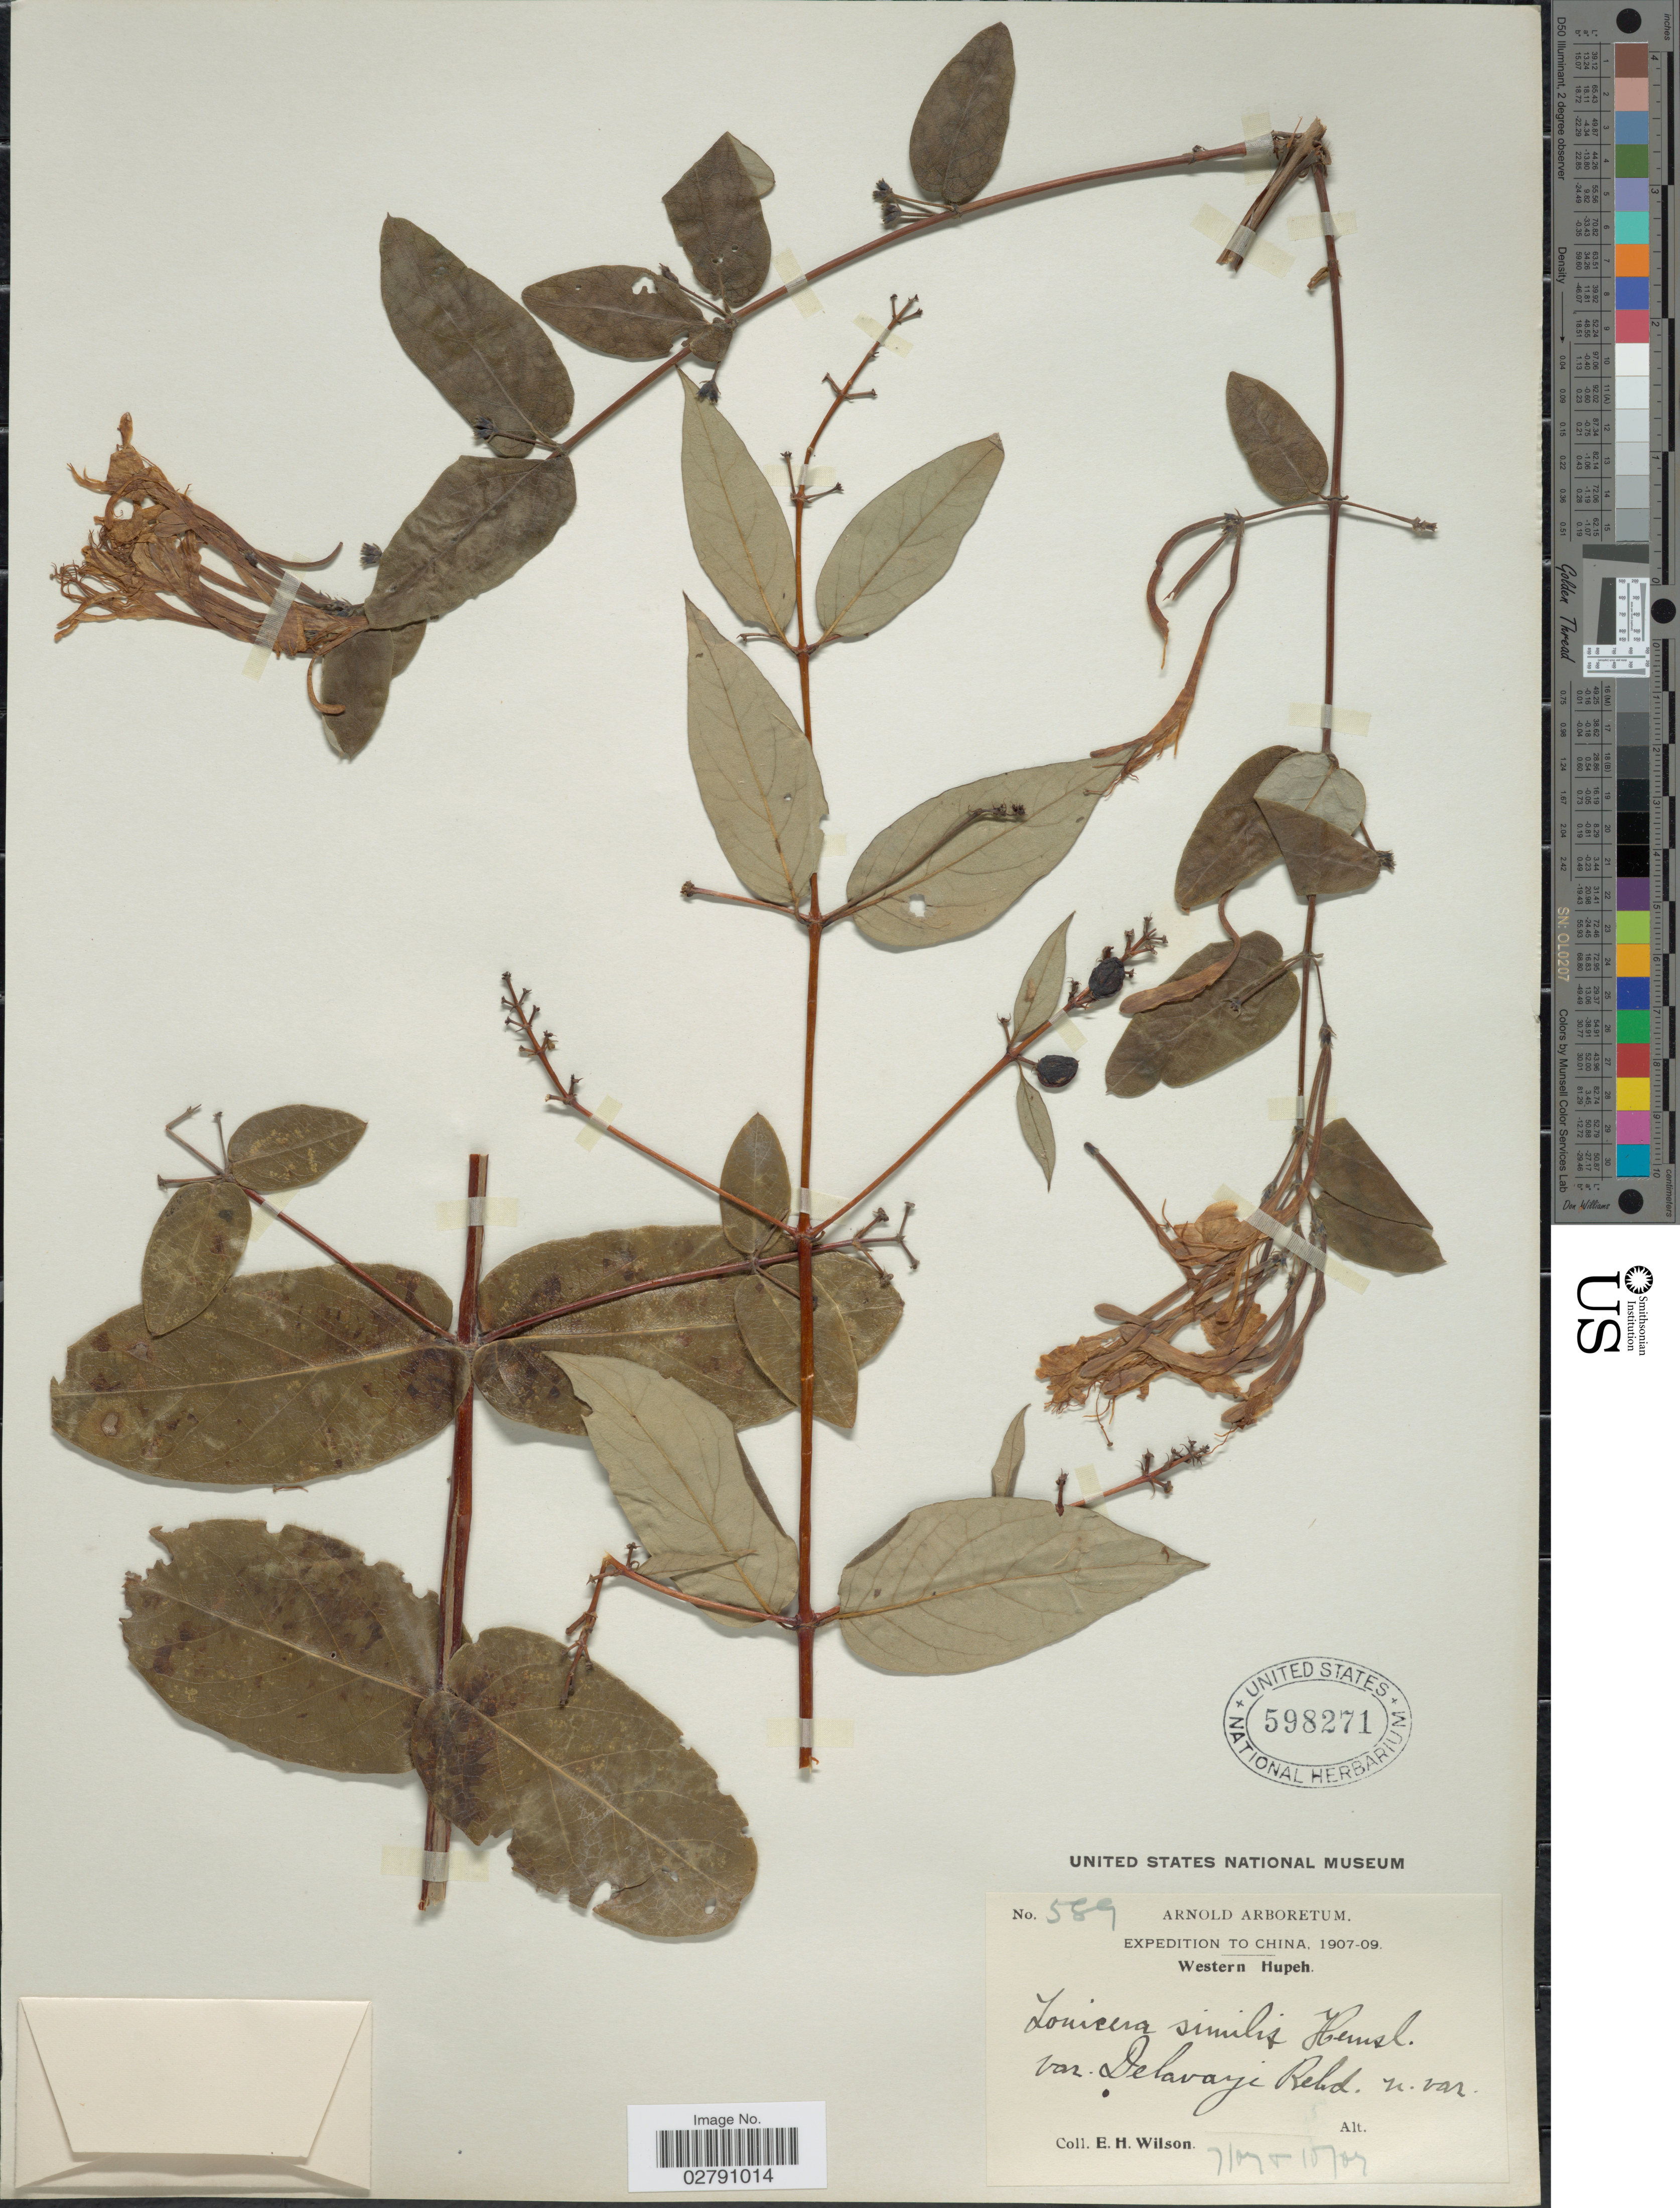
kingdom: Plantae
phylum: Tracheophyta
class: Magnoliopsida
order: Dipsacales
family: Caprifoliaceae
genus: Lonicera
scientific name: Lonicera similis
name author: Hemsl.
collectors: E. Wilson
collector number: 589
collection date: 1907-07/1907-10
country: China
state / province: Hubei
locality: Western Hupeh.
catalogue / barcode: US 598271